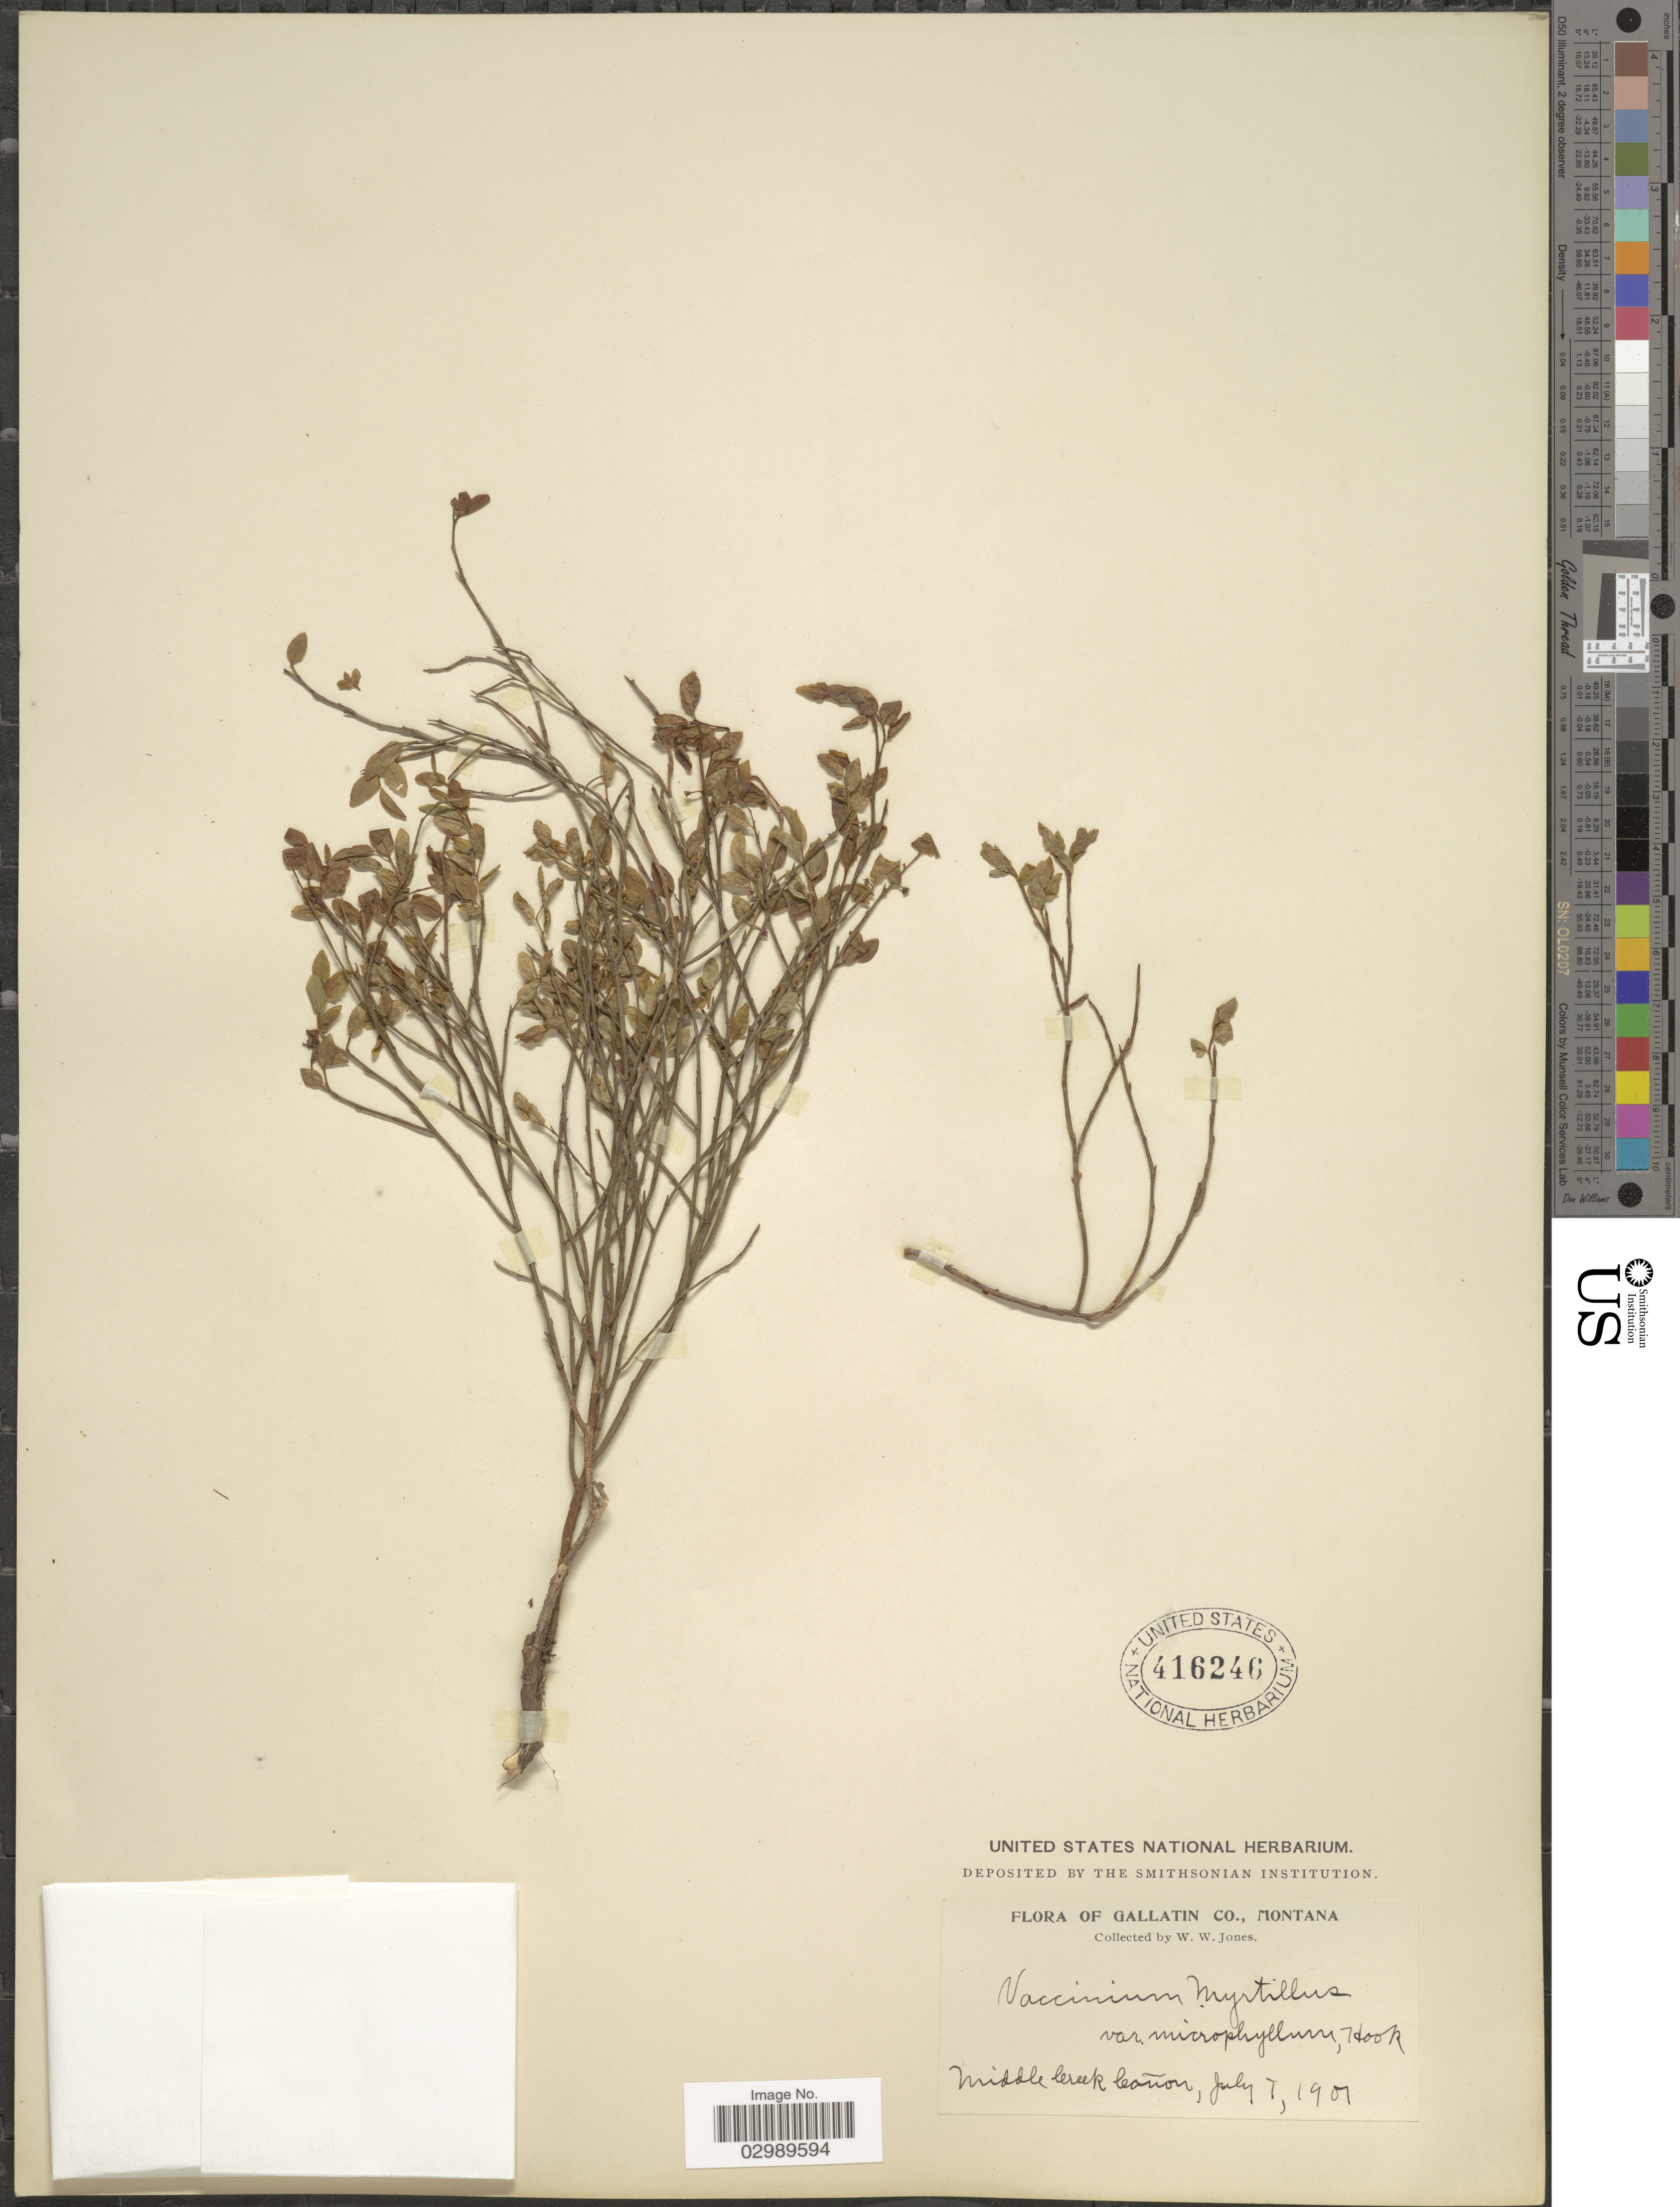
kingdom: Plantae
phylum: Tracheophyta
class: Magnoliopsida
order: Ericales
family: Ericaceae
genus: Vaccinium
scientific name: Vaccinium scoparium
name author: Leiberg ex Coville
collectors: W. W. Jones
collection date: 1901-07-07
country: United States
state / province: Montana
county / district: Gallatin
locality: Middle Creek Cañon.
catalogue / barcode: US 416246